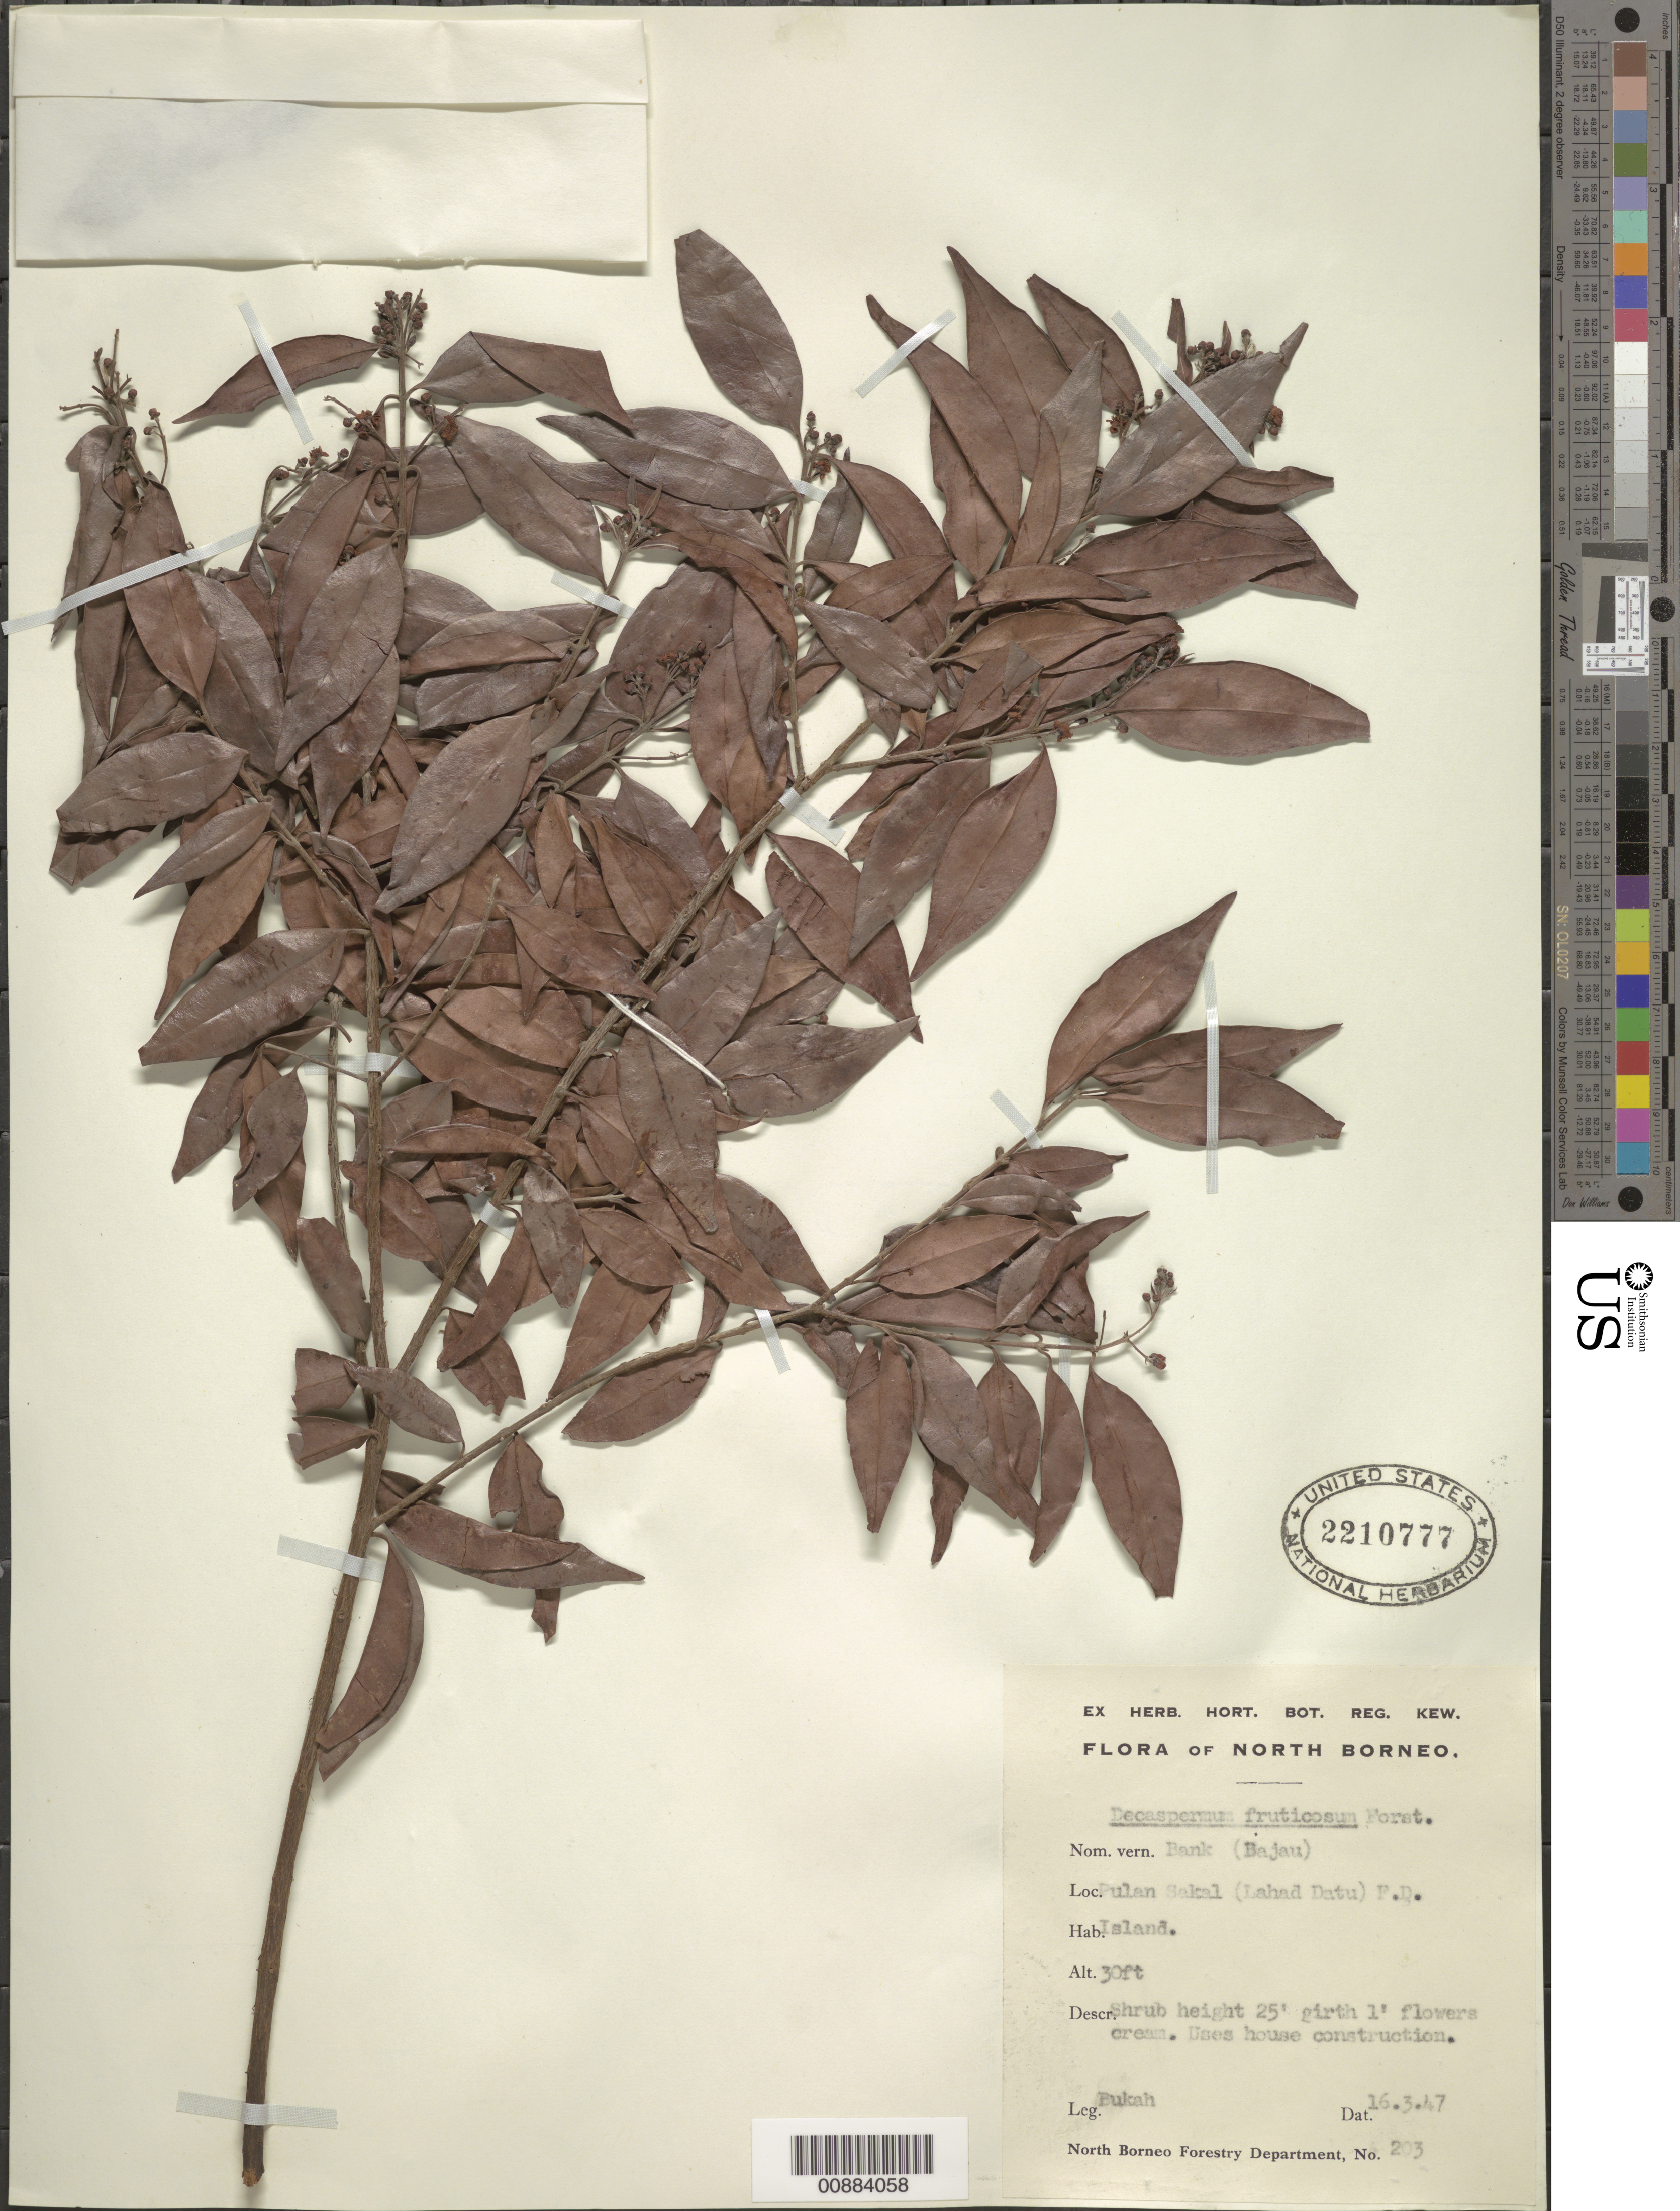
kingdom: Plantae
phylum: Tracheophyta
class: Magnoliopsida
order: Myrtales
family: Myrtaceae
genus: Decaspermum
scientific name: Decaspermum fruticosum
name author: J.R. Forst. & G. Forst.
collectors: A. Cuadra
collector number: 203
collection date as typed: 18 Feb 1948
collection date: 1948-02-18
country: Malaysia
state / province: Sabah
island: Borneo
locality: Forest Dist. Marudu, kudat. Kitaku F.R.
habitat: island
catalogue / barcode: US 2210777